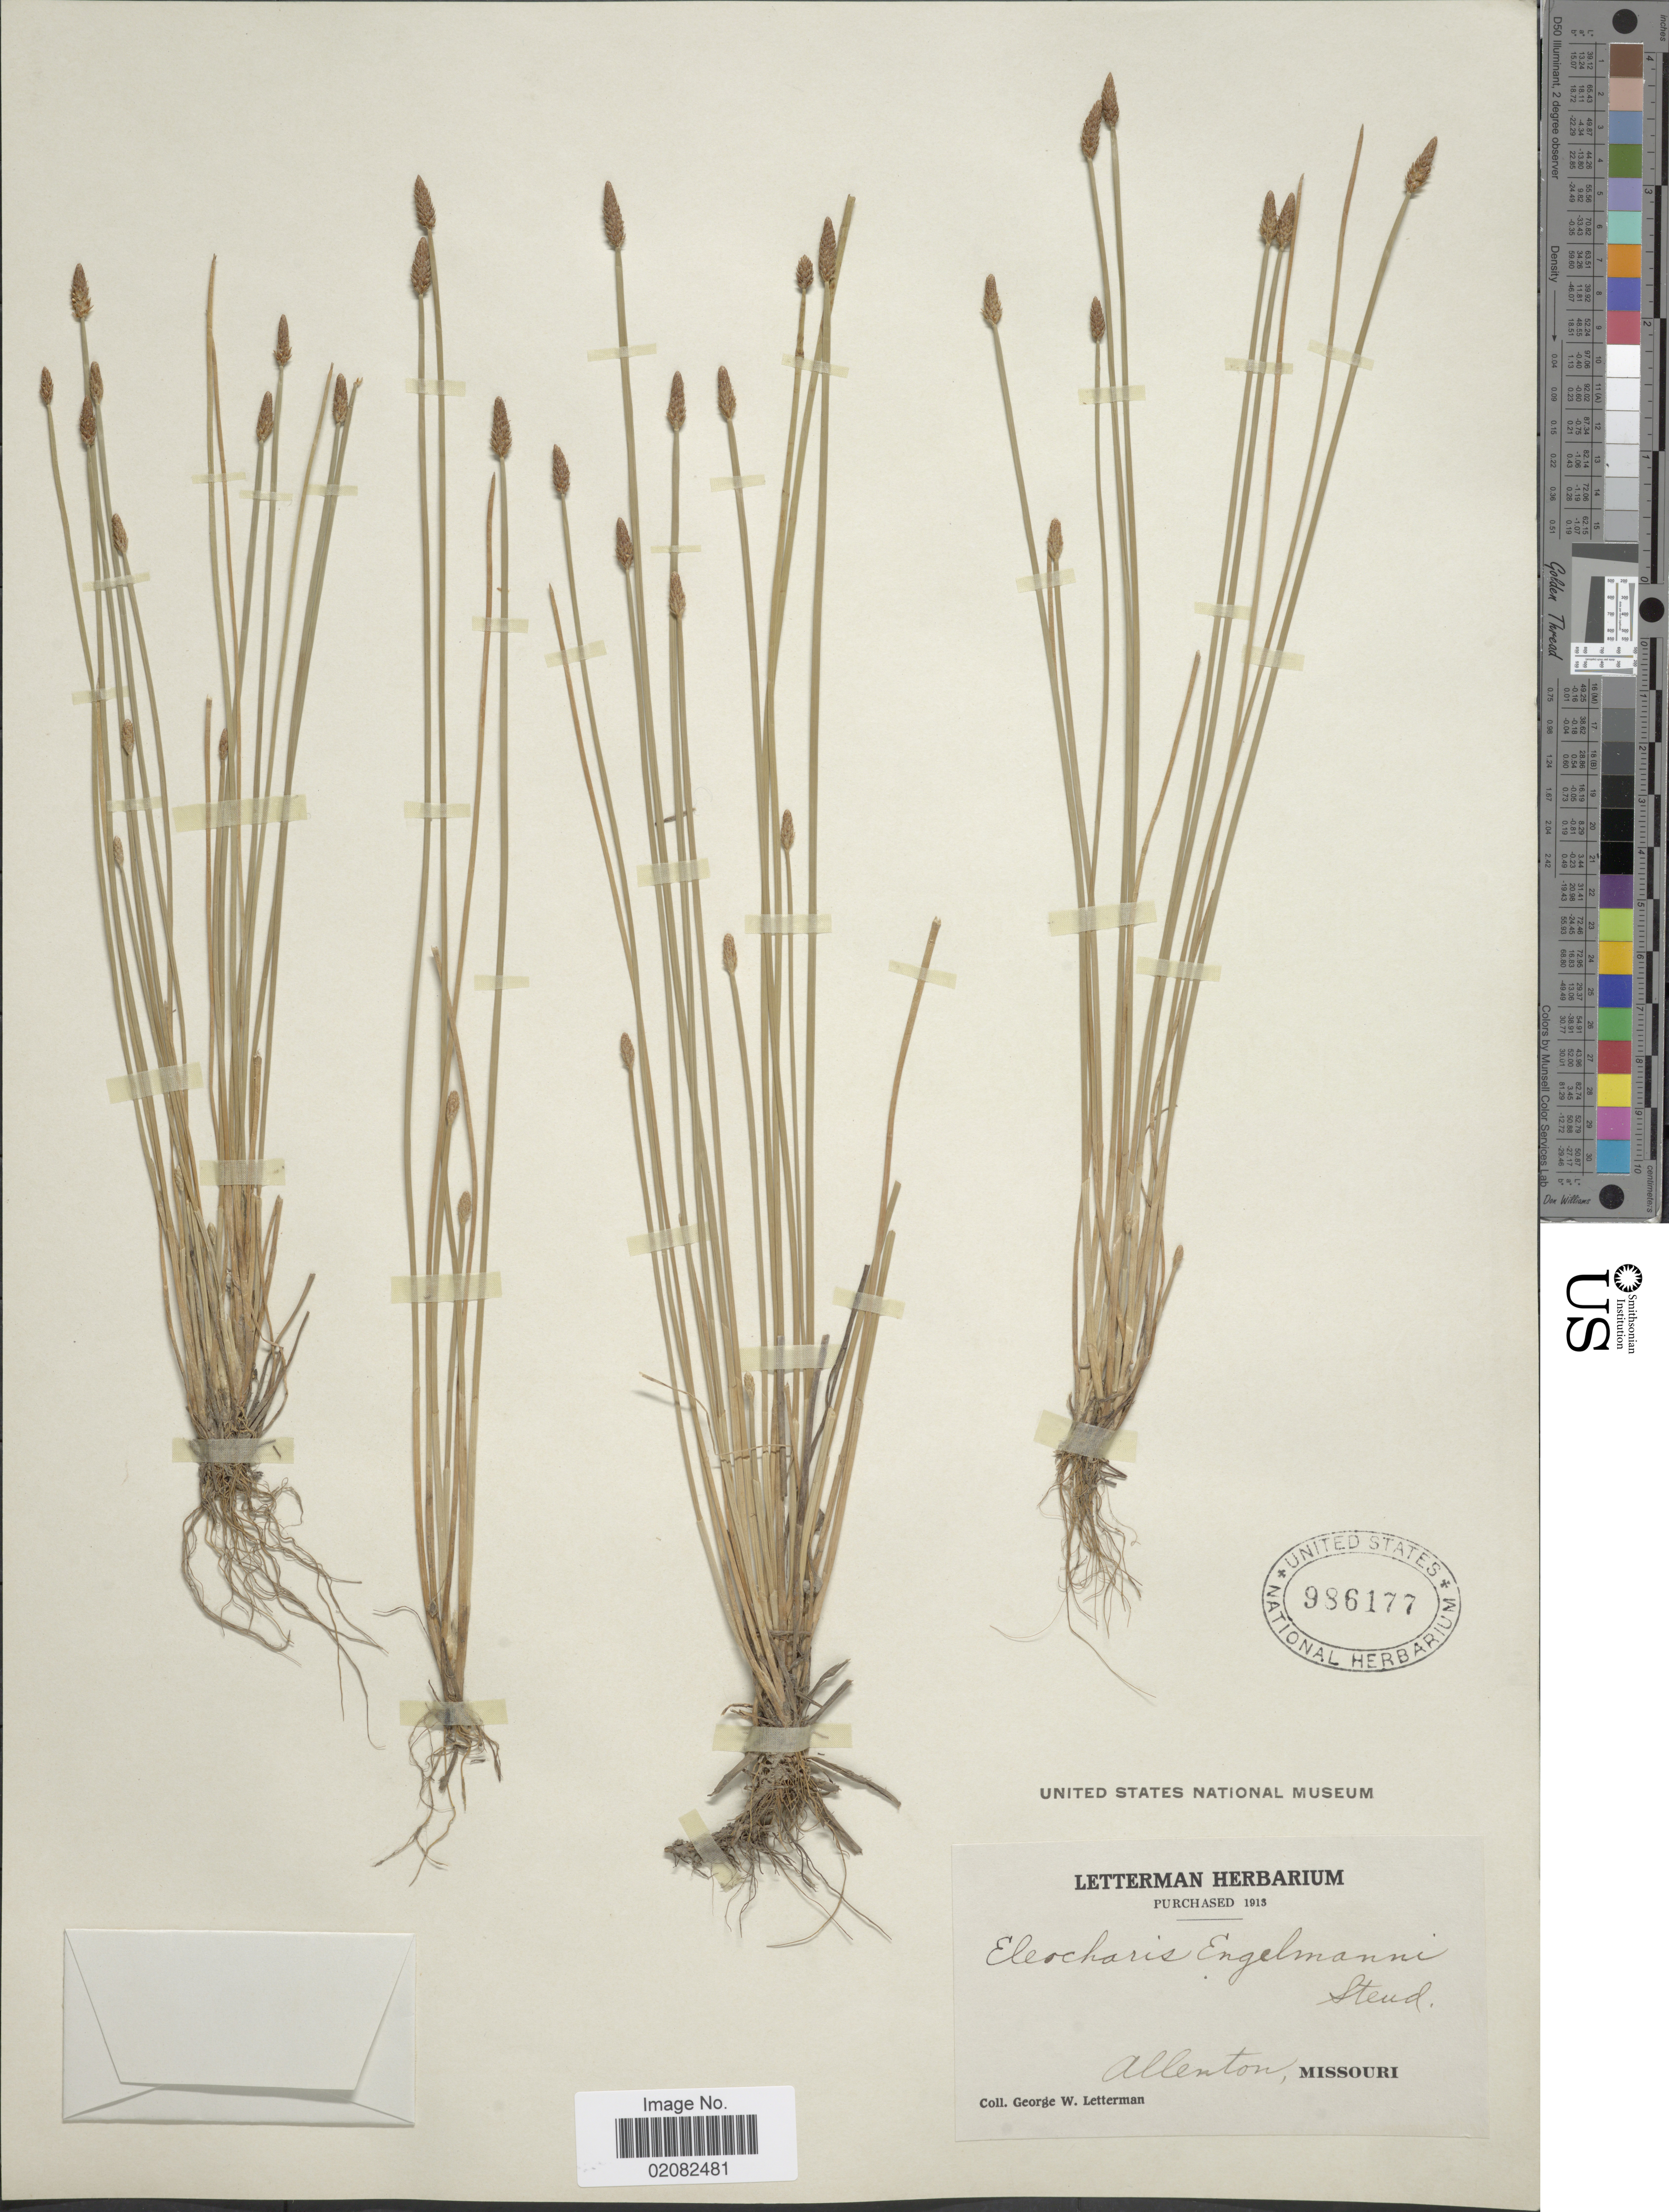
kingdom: Plantae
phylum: Tracheophyta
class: Liliopsida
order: Poales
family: Cyperaceae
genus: Eleocharis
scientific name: Eleocharis engelmannii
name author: Steud.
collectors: G. W. Letterman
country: United States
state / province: Missouri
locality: Allenton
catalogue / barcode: US 986177